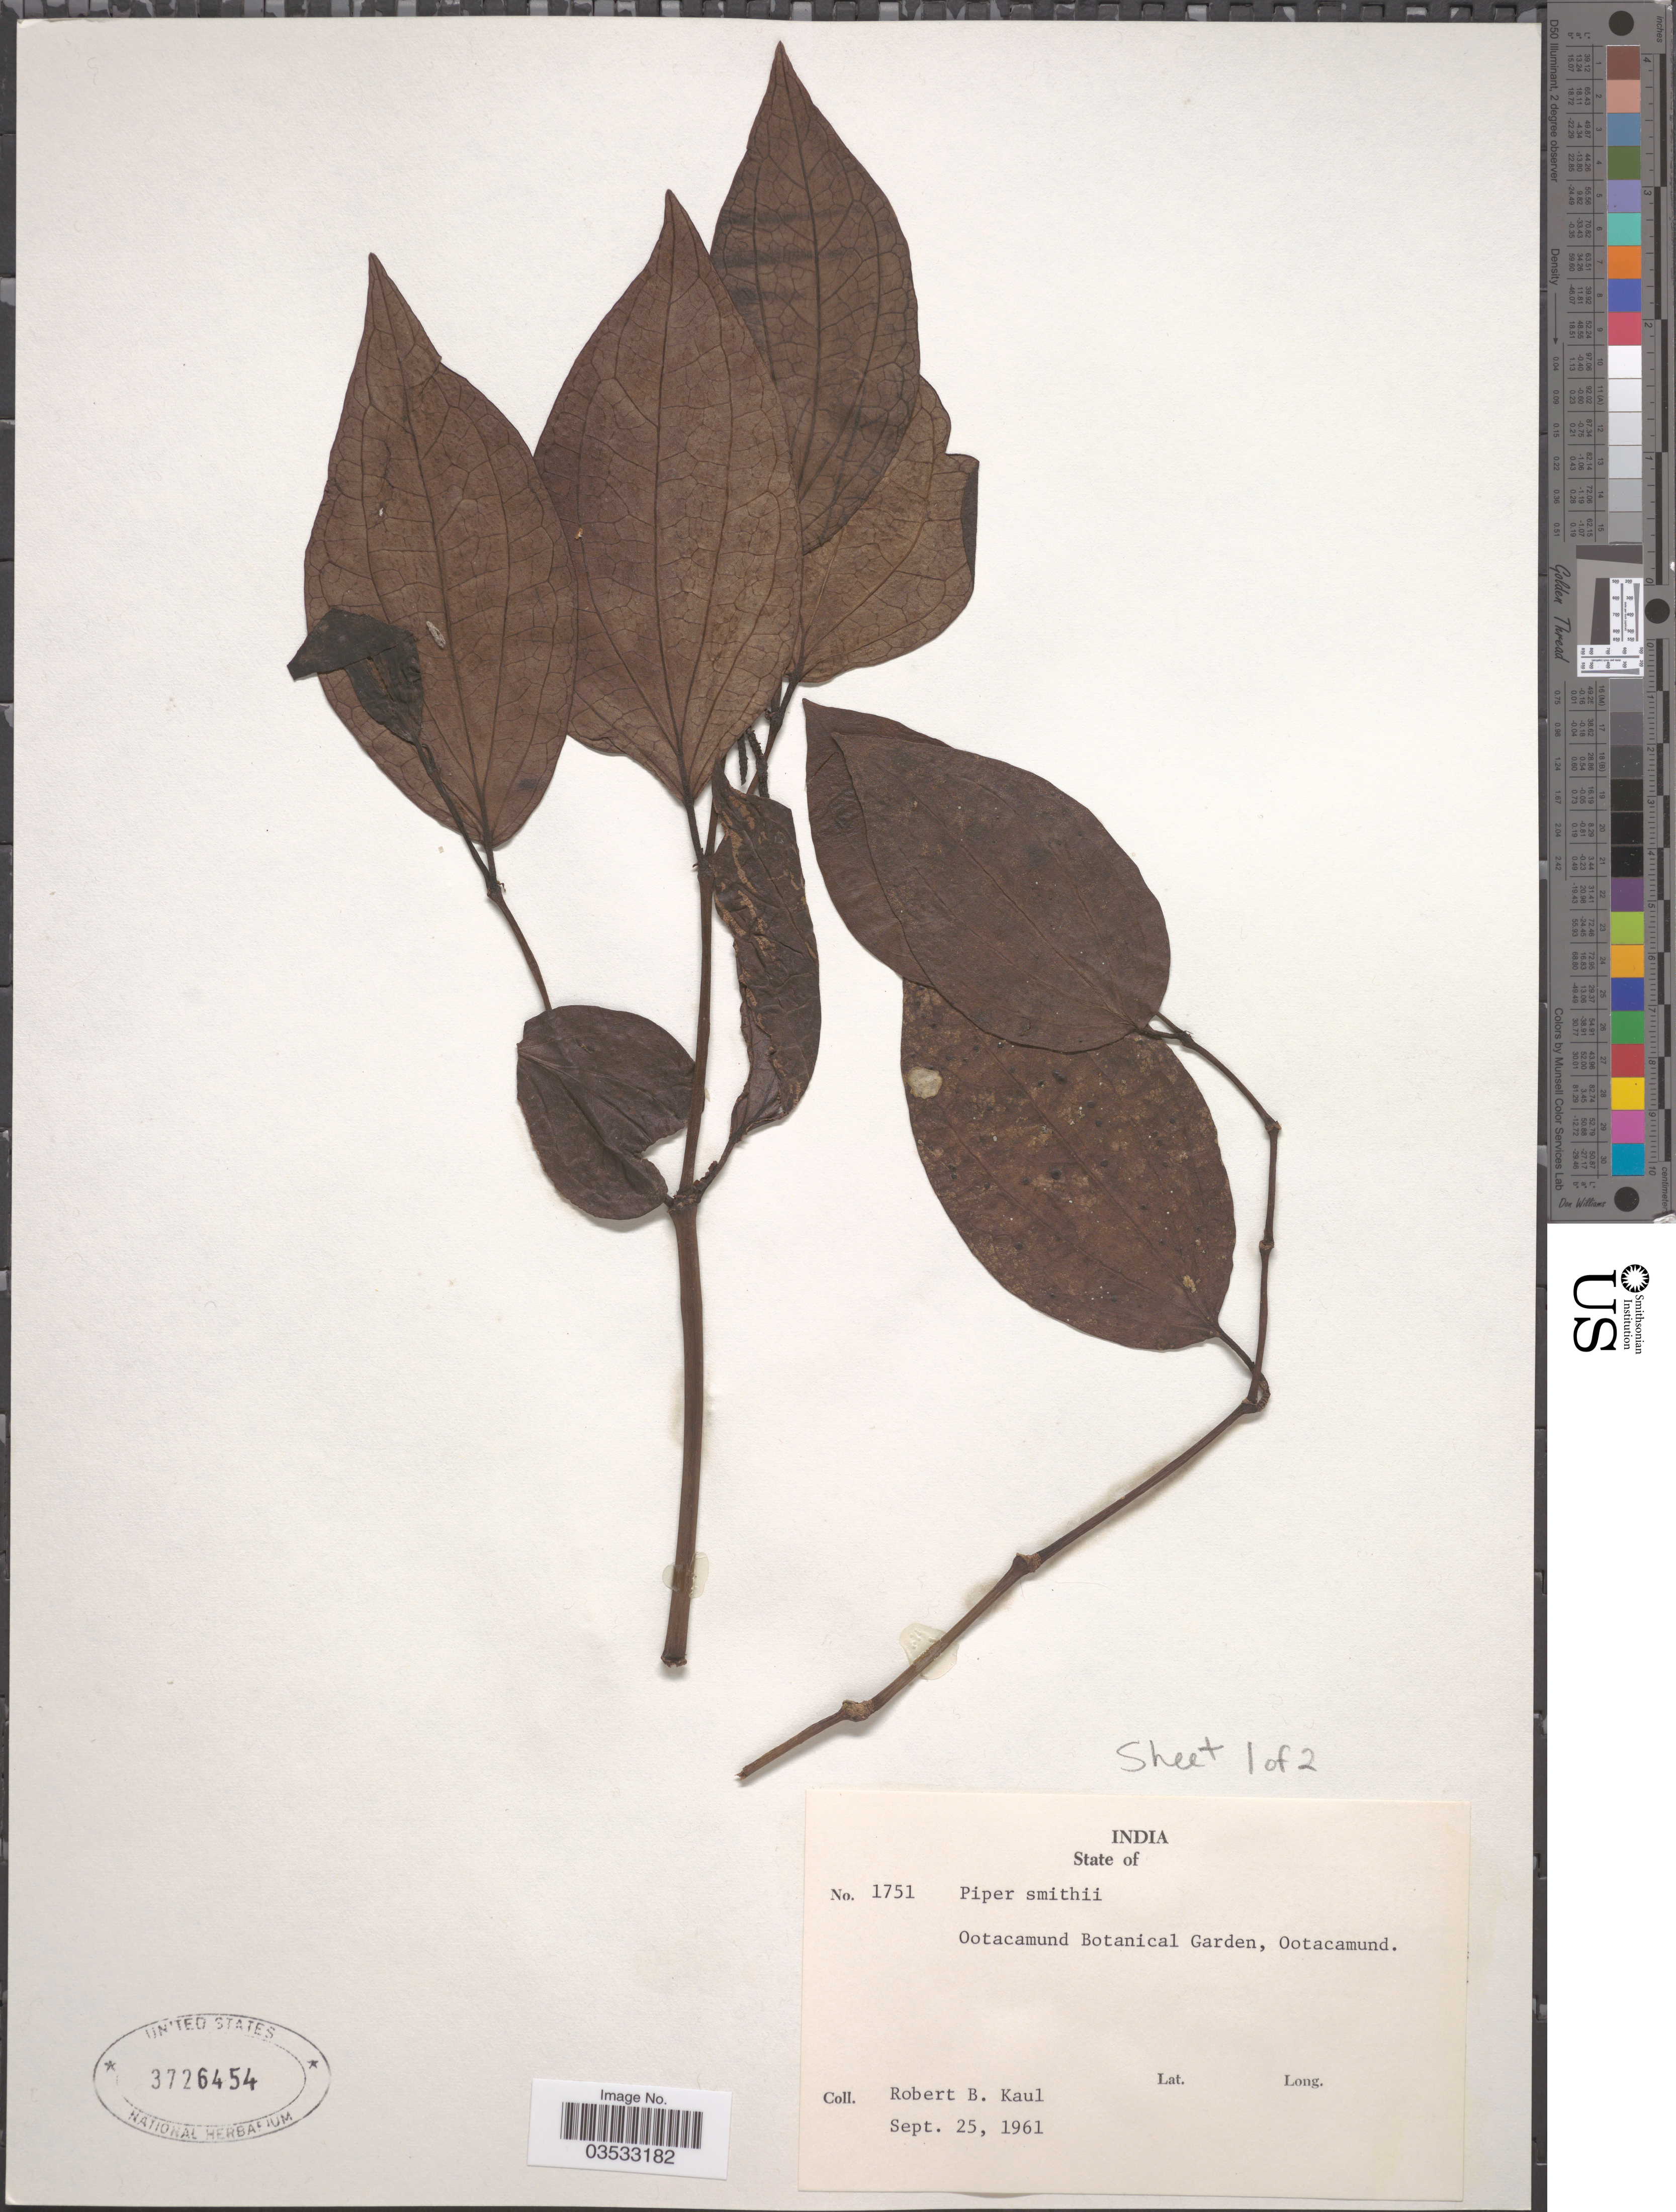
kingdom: Plantae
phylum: Tracheophyta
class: Magnoliopsida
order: Piperales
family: Piperaceae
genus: Piper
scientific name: Piper schmidtii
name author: Hook. f.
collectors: R. Kaul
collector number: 1751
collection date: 1961-09-25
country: India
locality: Ootacamund Botanical Garden, Ootacamund.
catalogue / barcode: US 3726454